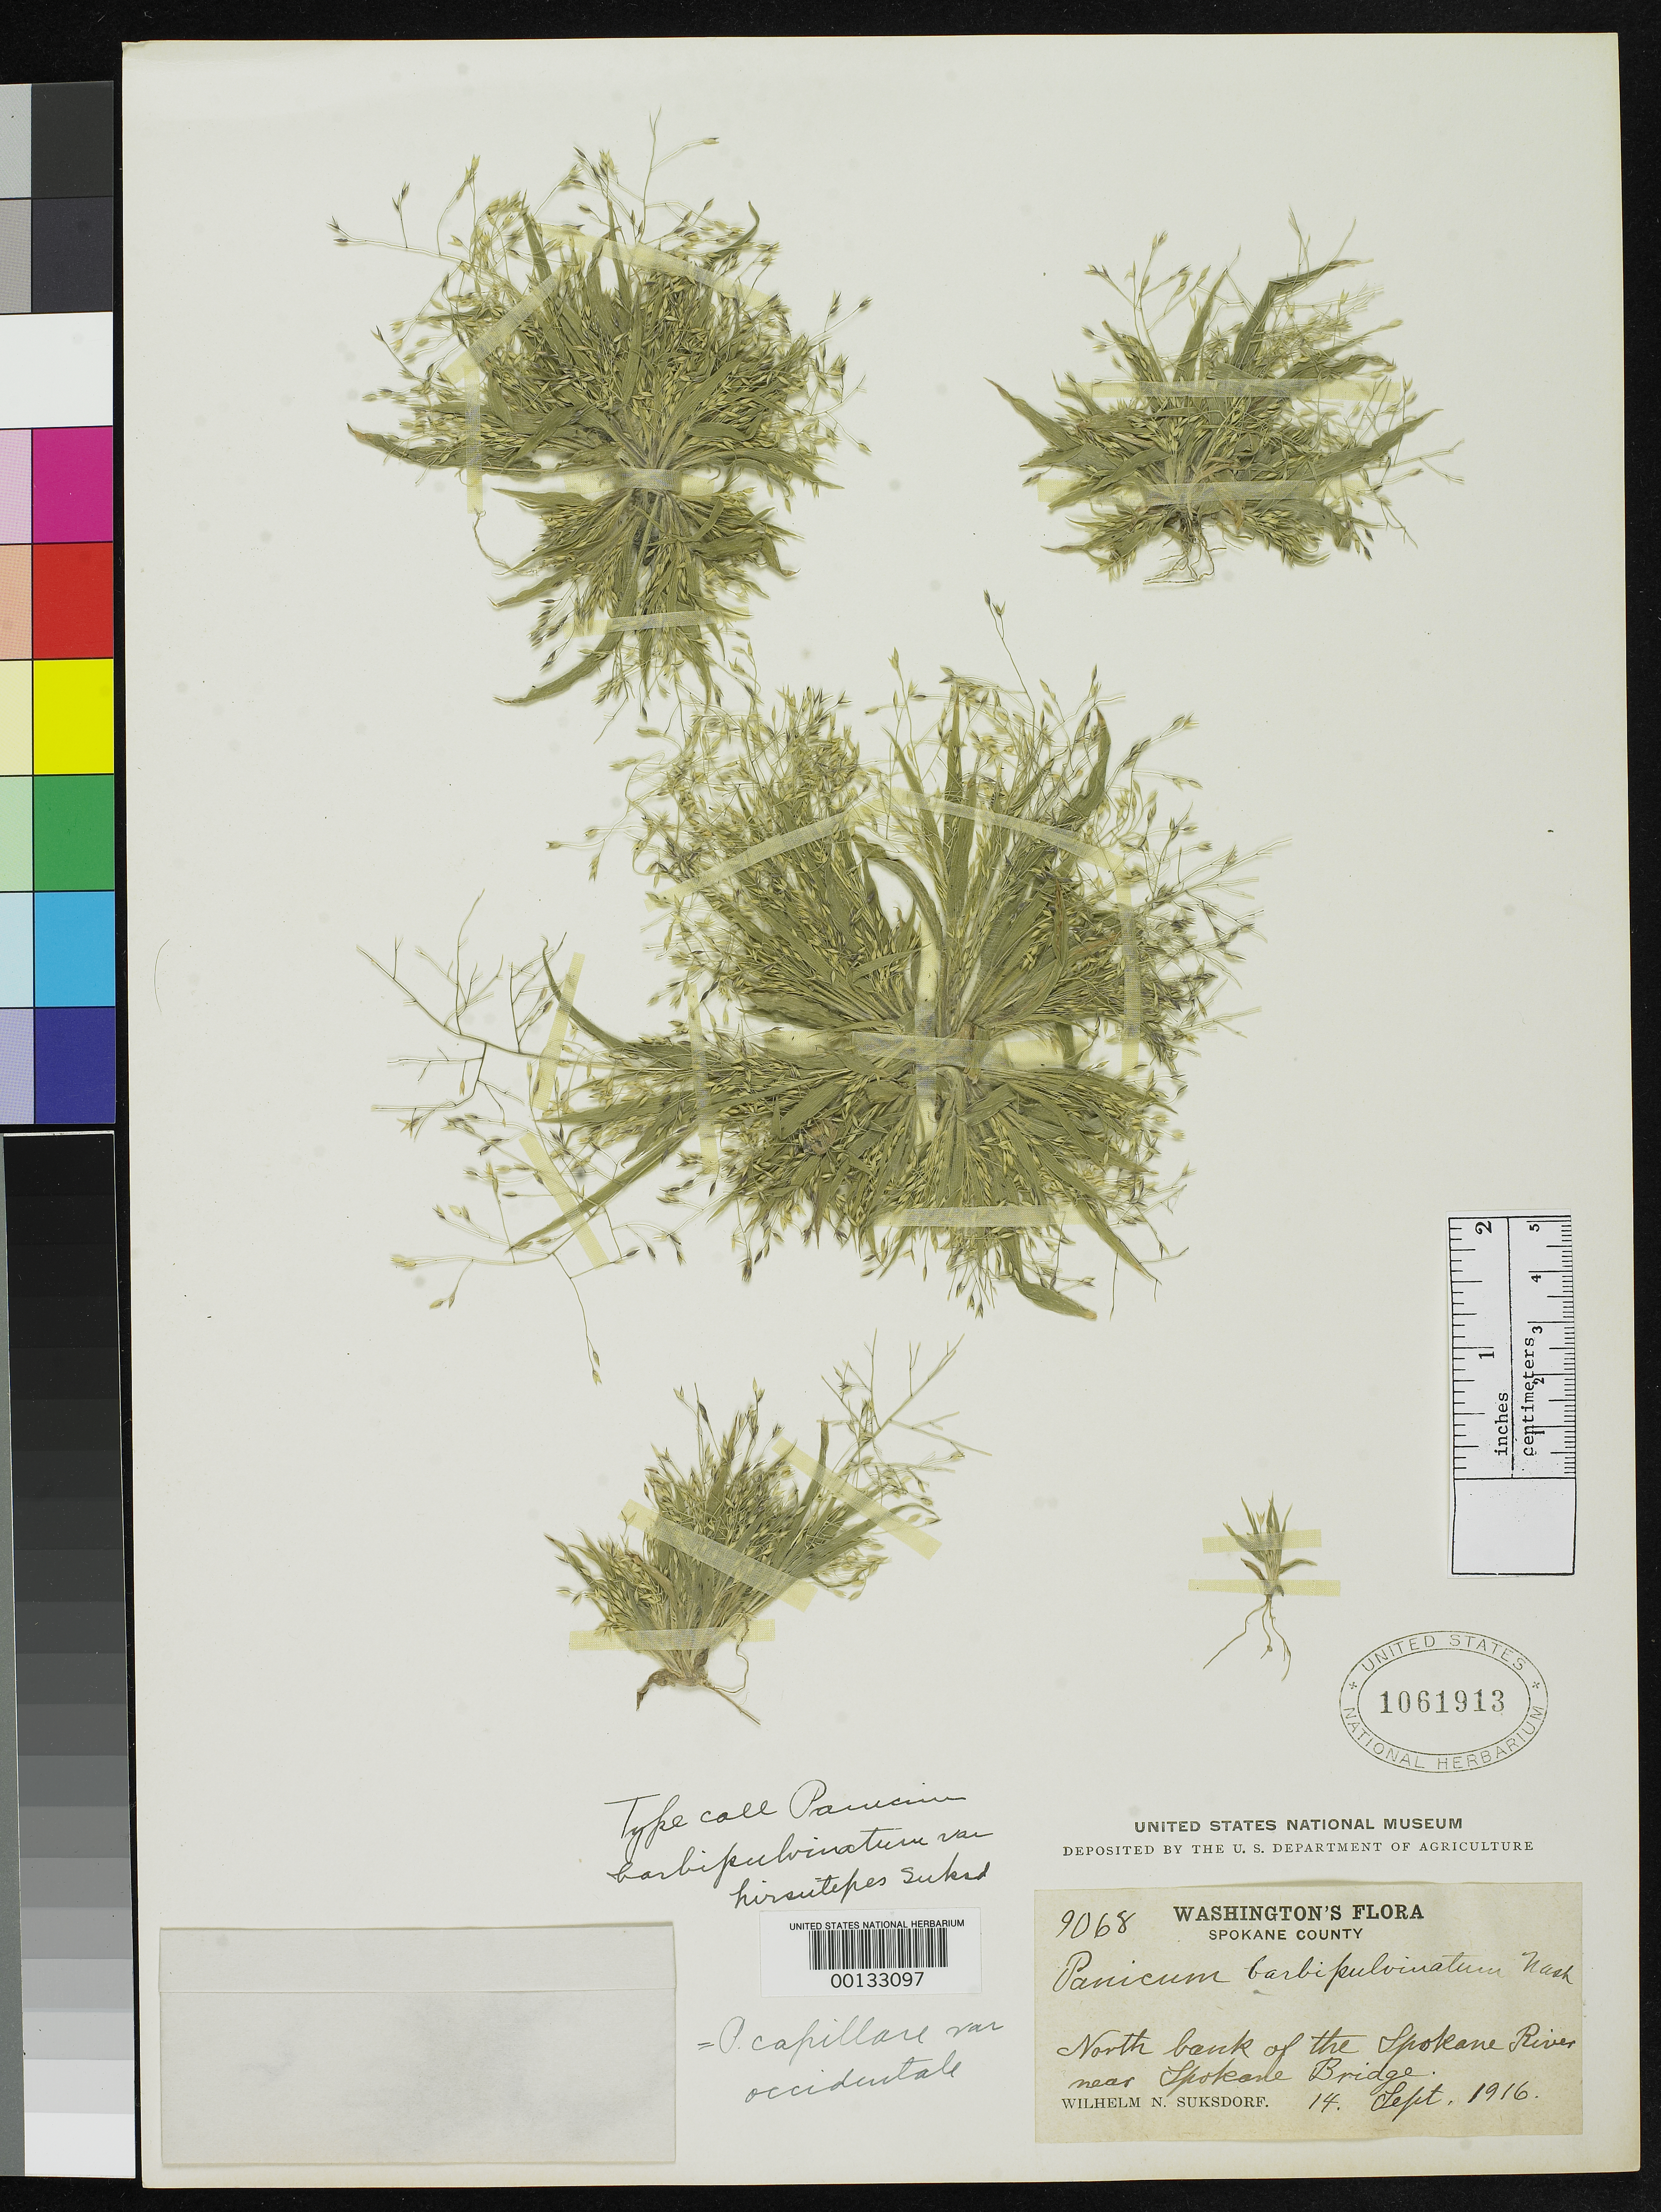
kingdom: Plantae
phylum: Tracheophyta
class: Liliopsida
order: Poales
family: Poaceae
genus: Panicum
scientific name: Panicum barbipulvinatum var. hirsutipes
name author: Suksd.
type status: Isotype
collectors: W. N. Suksdorf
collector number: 9068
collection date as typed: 14 Sep 1916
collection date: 1916-09-14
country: United States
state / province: Washington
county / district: Spokane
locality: N bank of Spokane River near Spokane Bridge.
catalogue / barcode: US 1061913